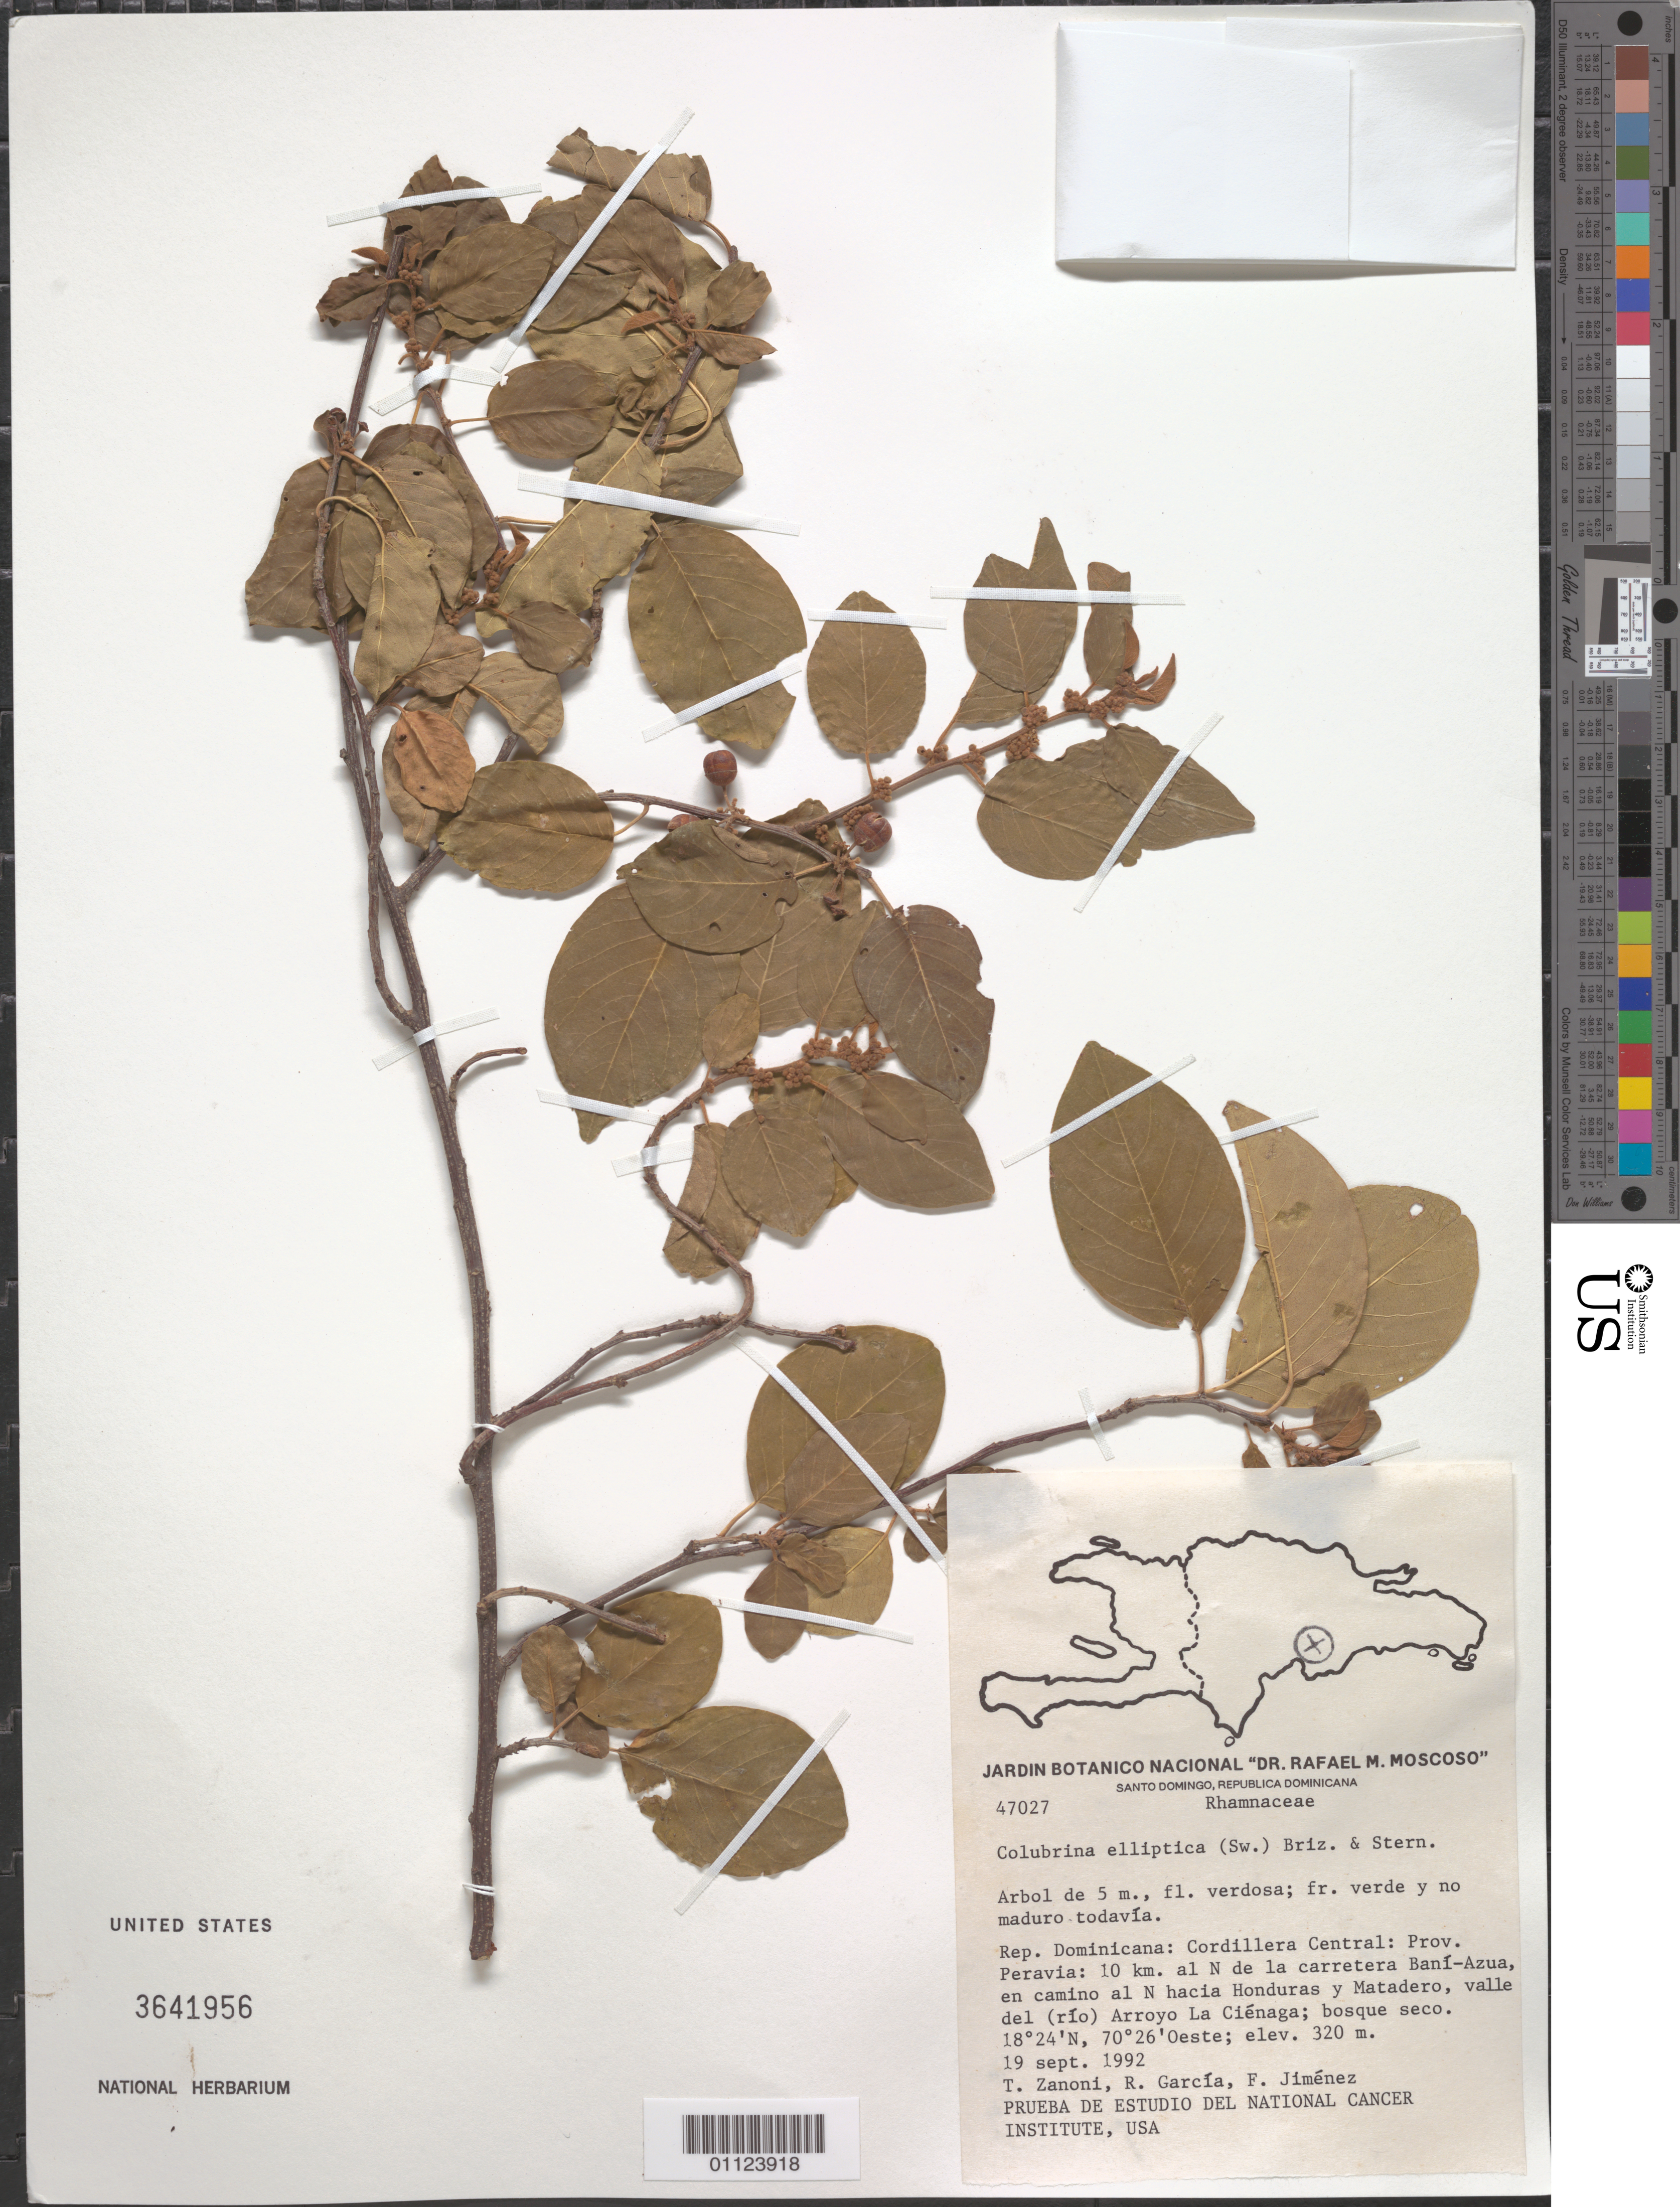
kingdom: Plantae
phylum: Tracheophyta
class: Magnoliopsida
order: Rosales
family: Rhamnaceae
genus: Colubrina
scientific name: Colubrina elliptica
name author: (Sw.) Brizicky & W.L. Stern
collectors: T. A. Zanoni, R. Garcia & F. Jiménez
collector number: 47027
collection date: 1992-09-19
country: Dominican Republic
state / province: Peravia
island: Hispaniola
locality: Cordillera Central, 10 km al N de la carretera Baní-Azua, en camino al N hacia Honduras y Matadero, valle del (río) Arroyo La Ciénaga.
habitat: Bosque seco.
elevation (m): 320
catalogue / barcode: US 3641956